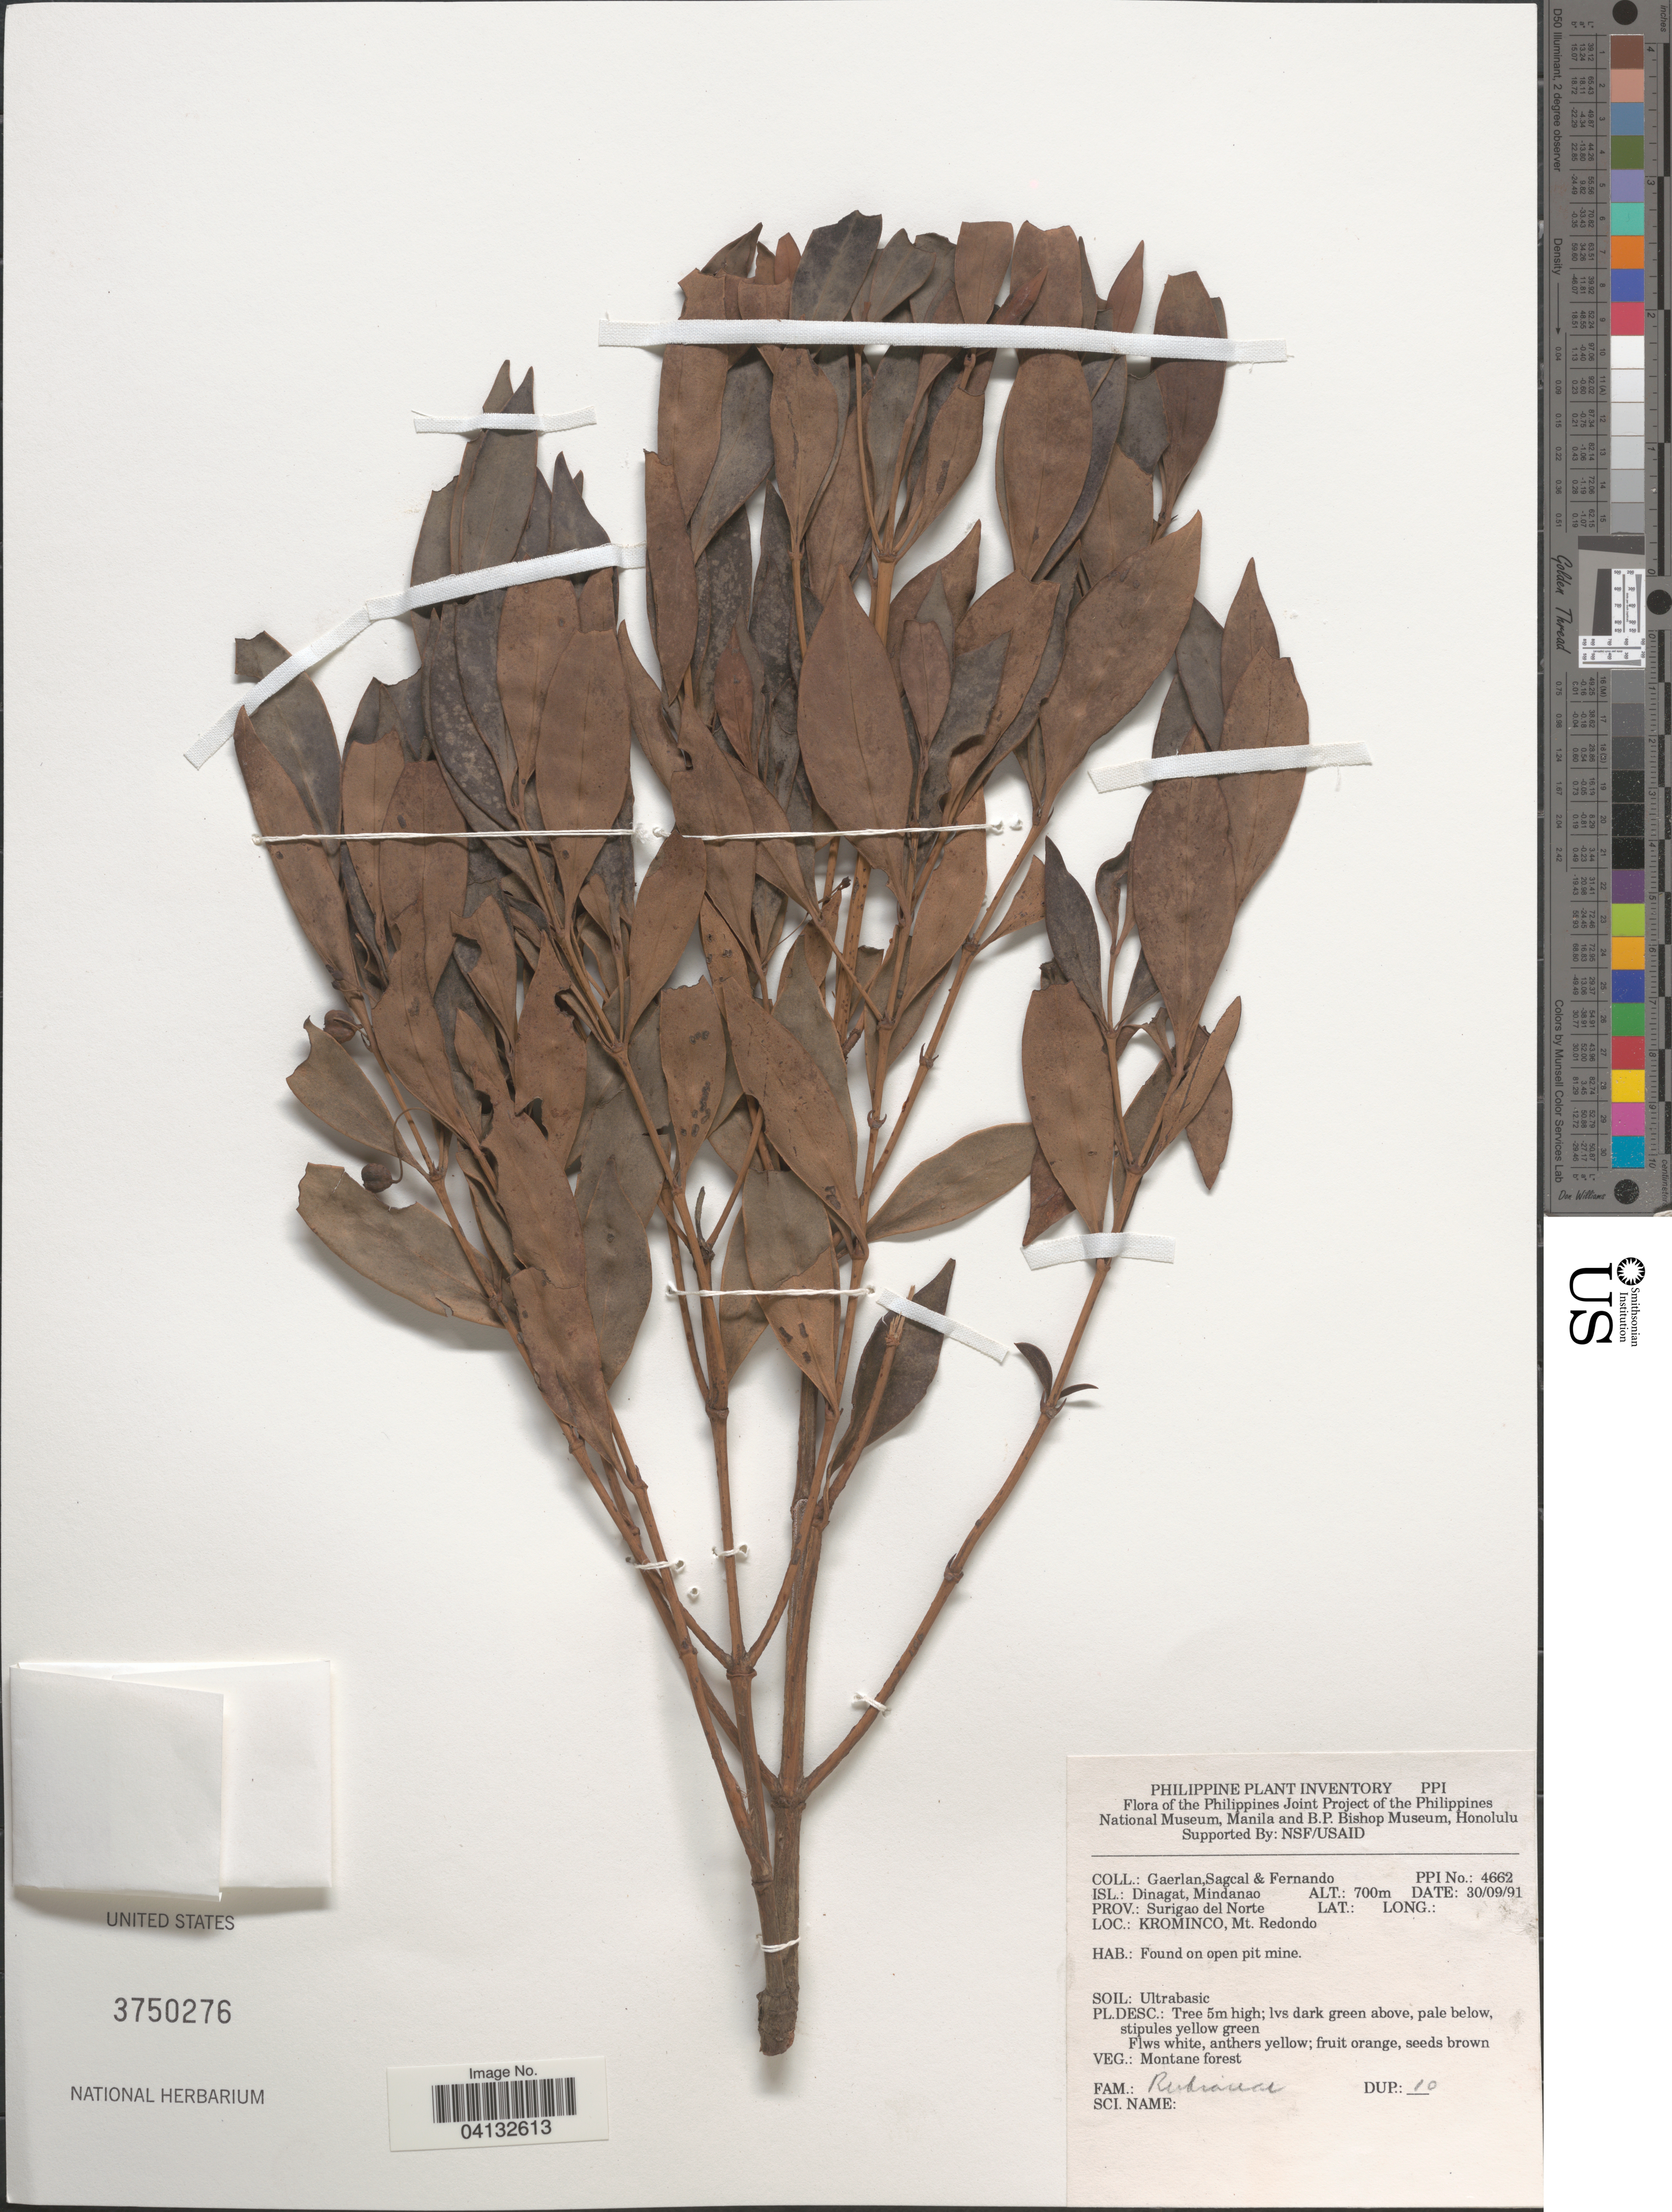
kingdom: Plantae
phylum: Tracheophyta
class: Magnoliopsida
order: Gentianales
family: Rubiaceae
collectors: Gaerlan, E. Sagcal & -- Fernando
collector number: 4662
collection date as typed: Transcribed d/m/y: 30/9/91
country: Philippines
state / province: Caraga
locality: Isl.: Dinagat, Mindanao. Prov.: Surigao del Norte. KROMINCO, Mt. Redondo.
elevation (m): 700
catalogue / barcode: US 3750276